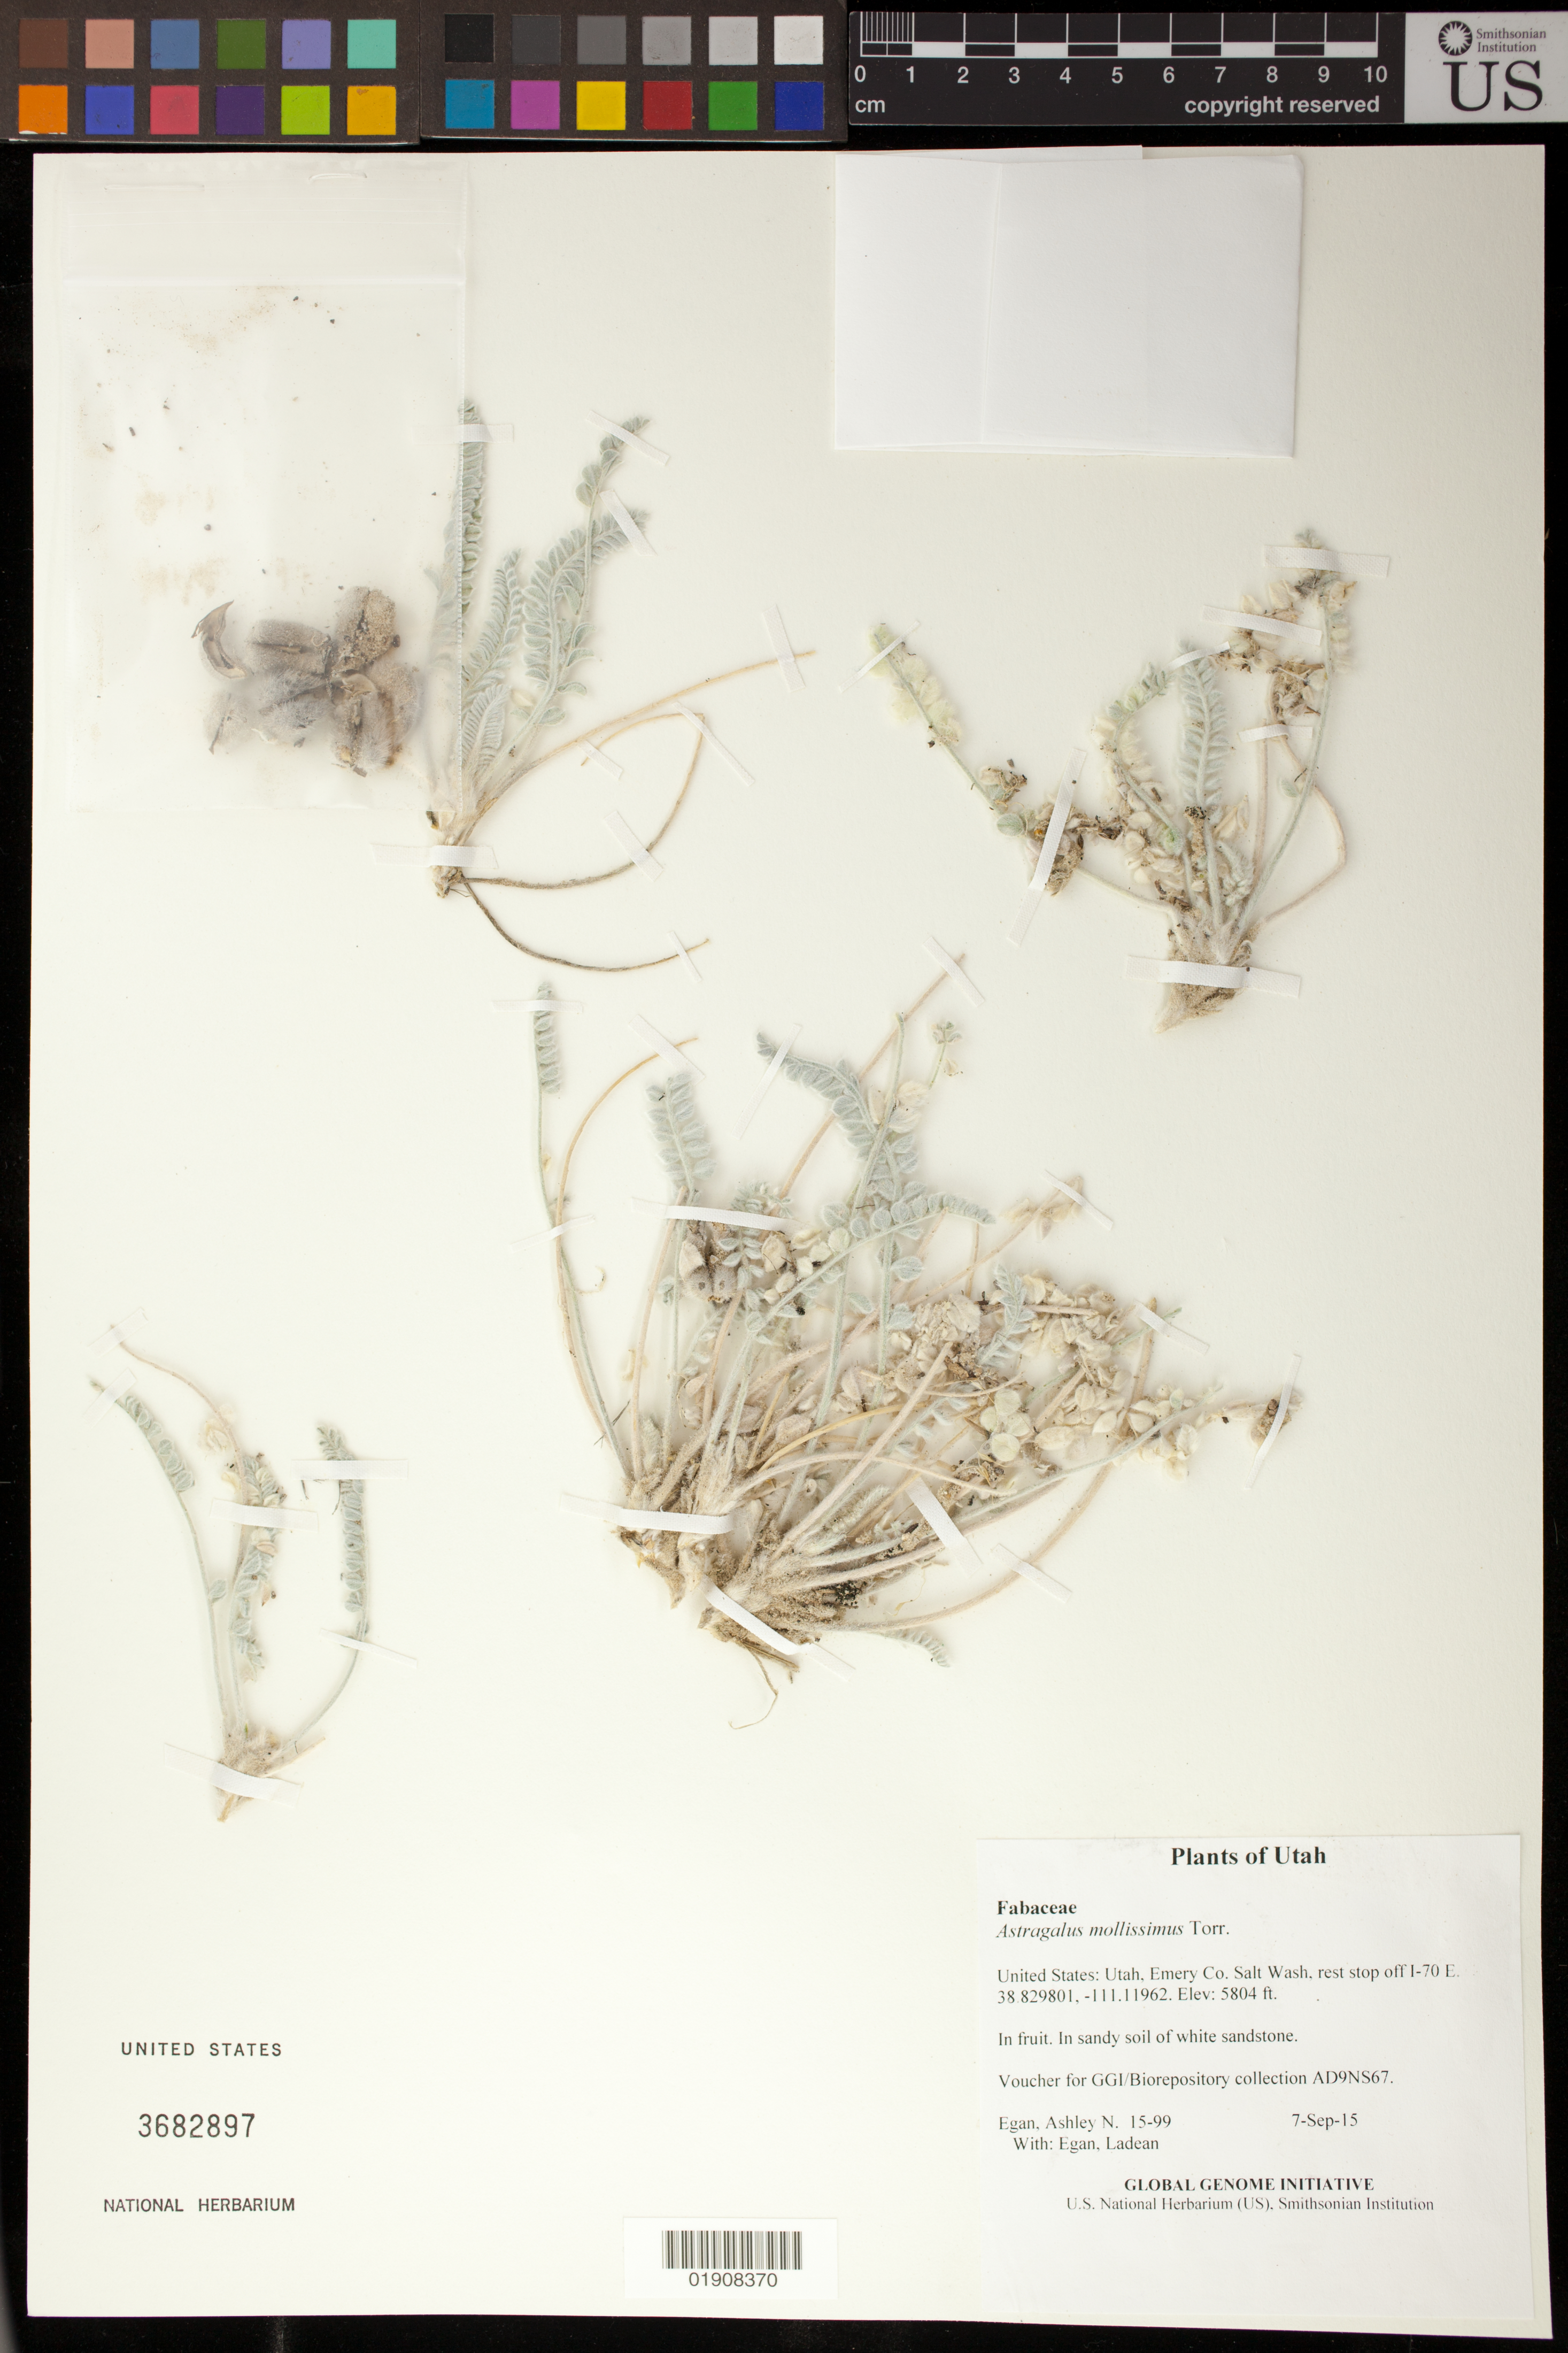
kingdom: Plantae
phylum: Tracheophyta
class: Magnoliopsida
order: Fabales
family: Fabaceae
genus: Astragalus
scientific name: Astragalus mollissimus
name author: Torr.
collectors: A. N. Egan & L. Egan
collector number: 15-99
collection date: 2015-09-07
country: United States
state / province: Utah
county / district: Emery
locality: Salt Wash, rest stop off I-70 E.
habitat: In sandy soil of white sandstone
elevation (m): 1769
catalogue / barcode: US 3682897